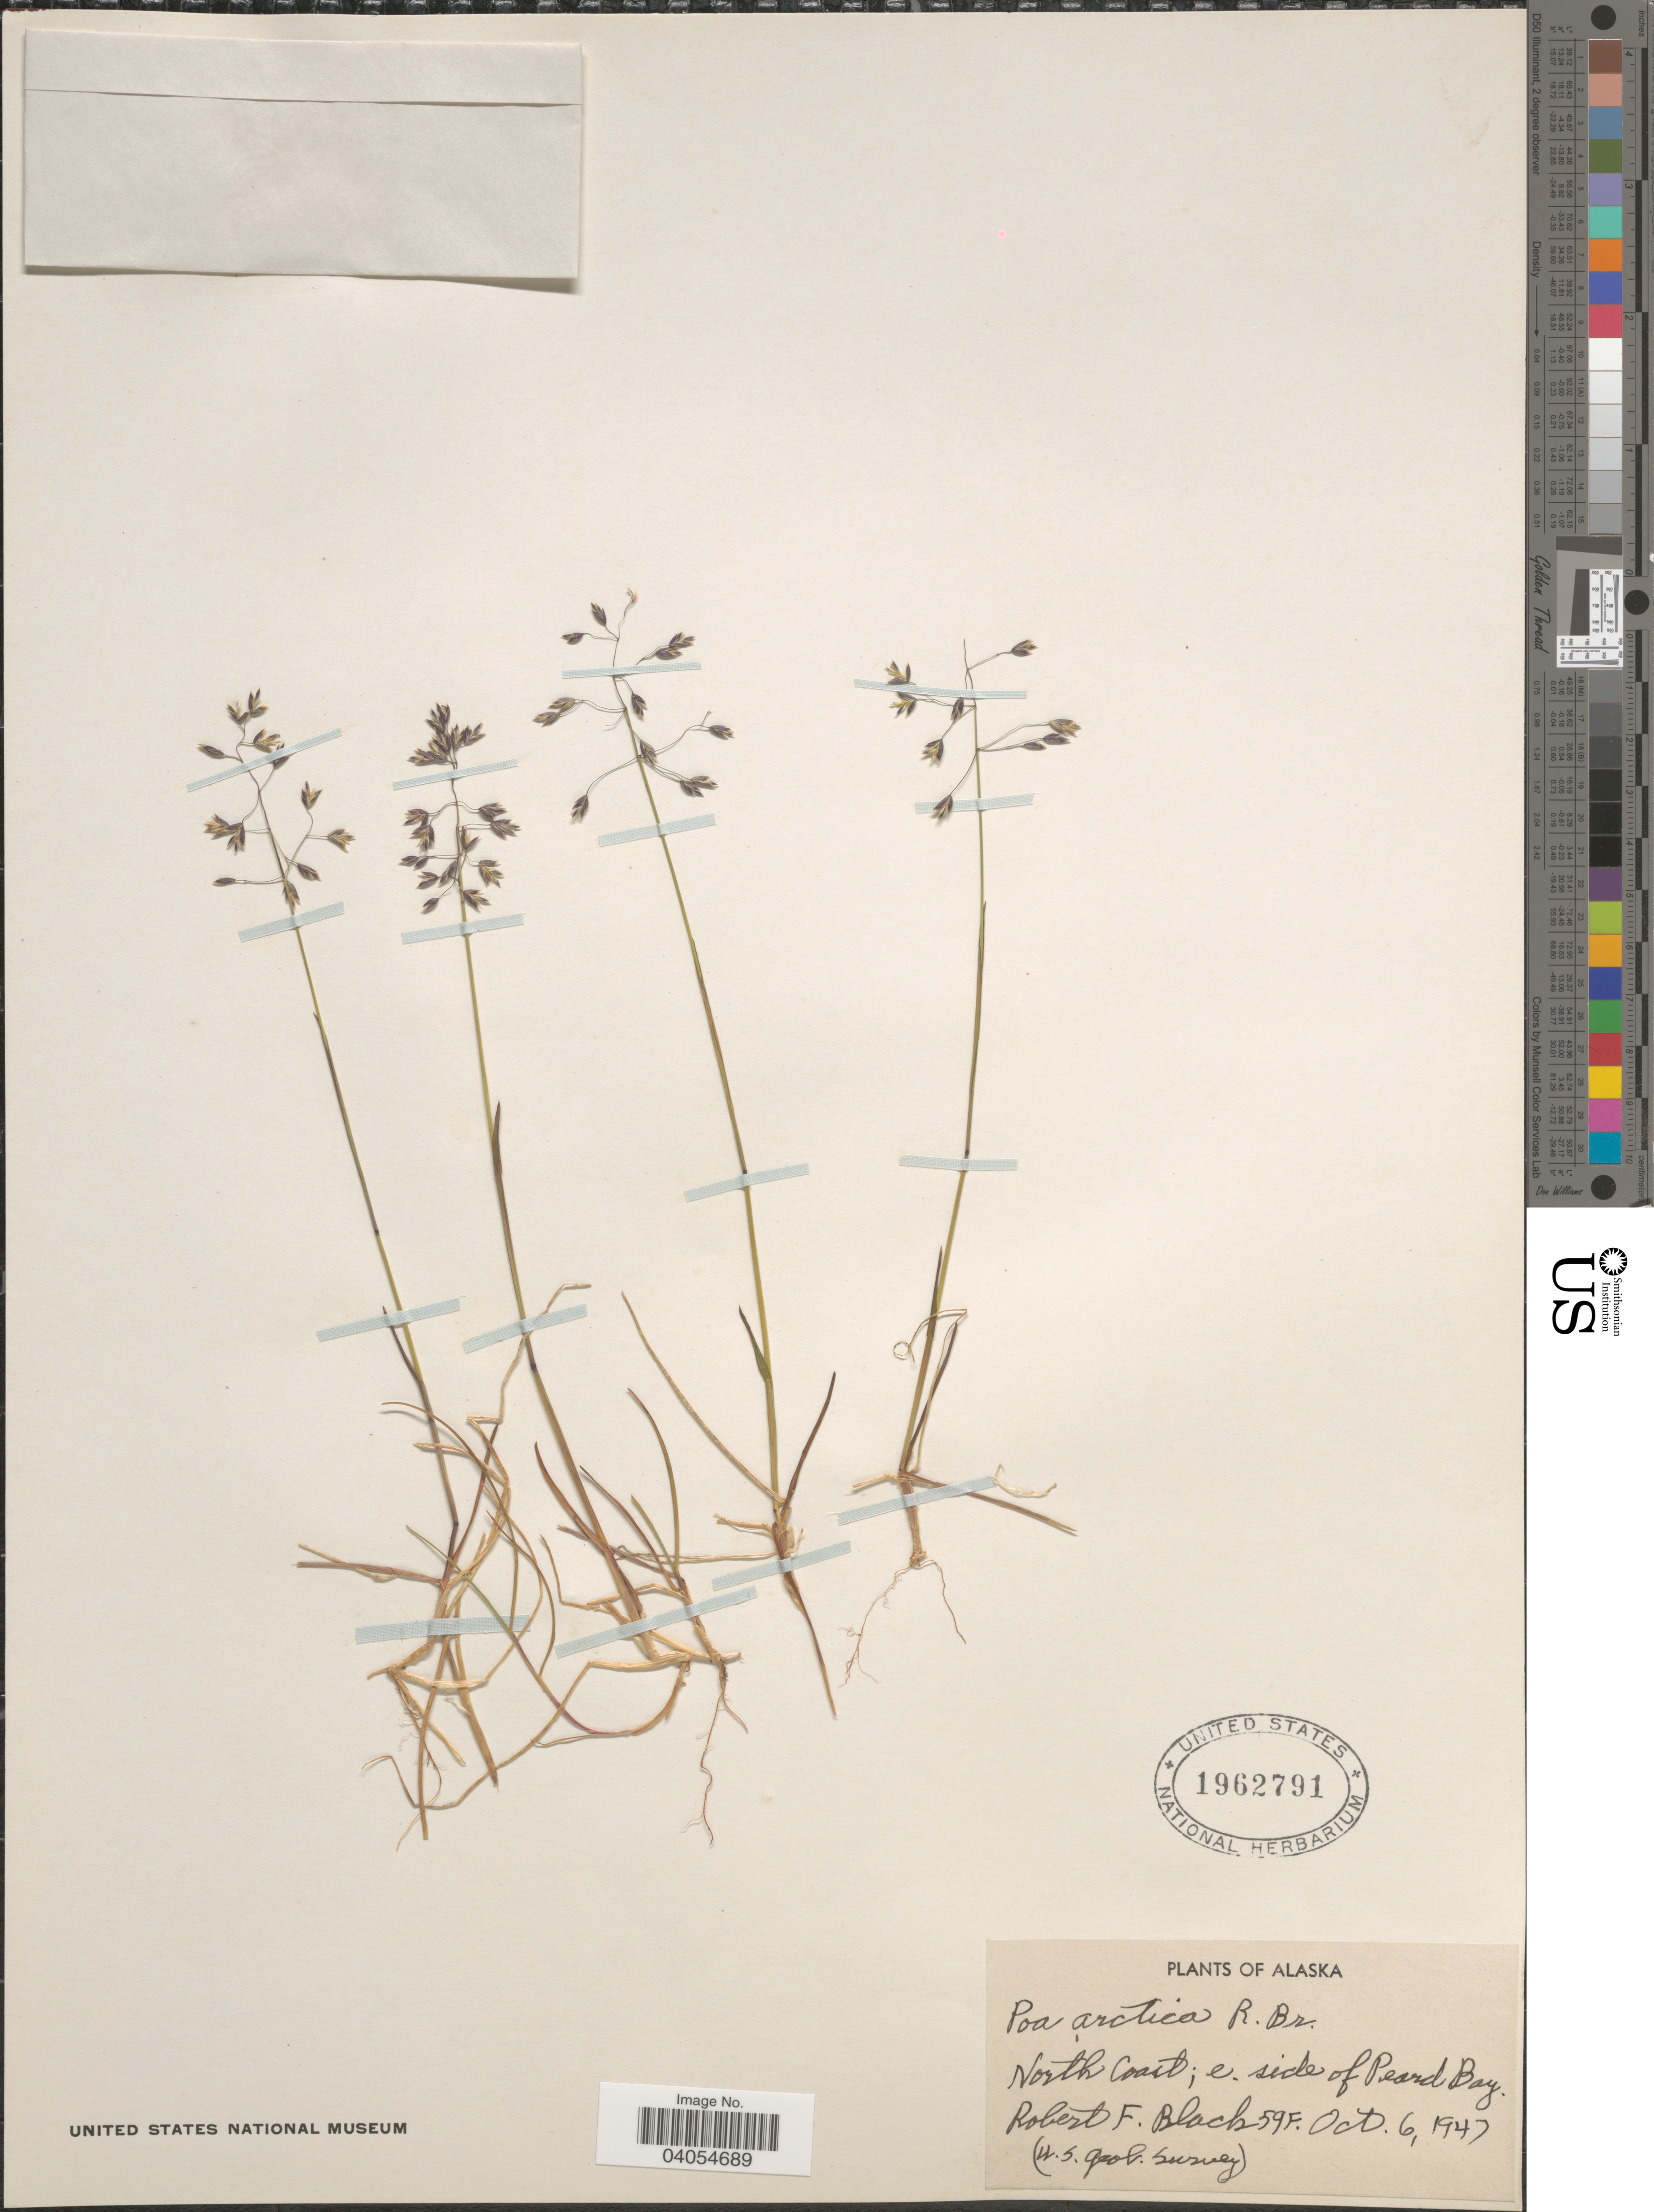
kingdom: Plantae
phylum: Tracheophyta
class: Liliopsida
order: Poales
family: Poaceae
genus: Poa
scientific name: Poa arctica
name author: R. Br.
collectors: R. F. Black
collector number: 59F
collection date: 1947-10-06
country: United States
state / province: Alaska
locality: North Coast; e. side of Peard Bay.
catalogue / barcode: US 1962791